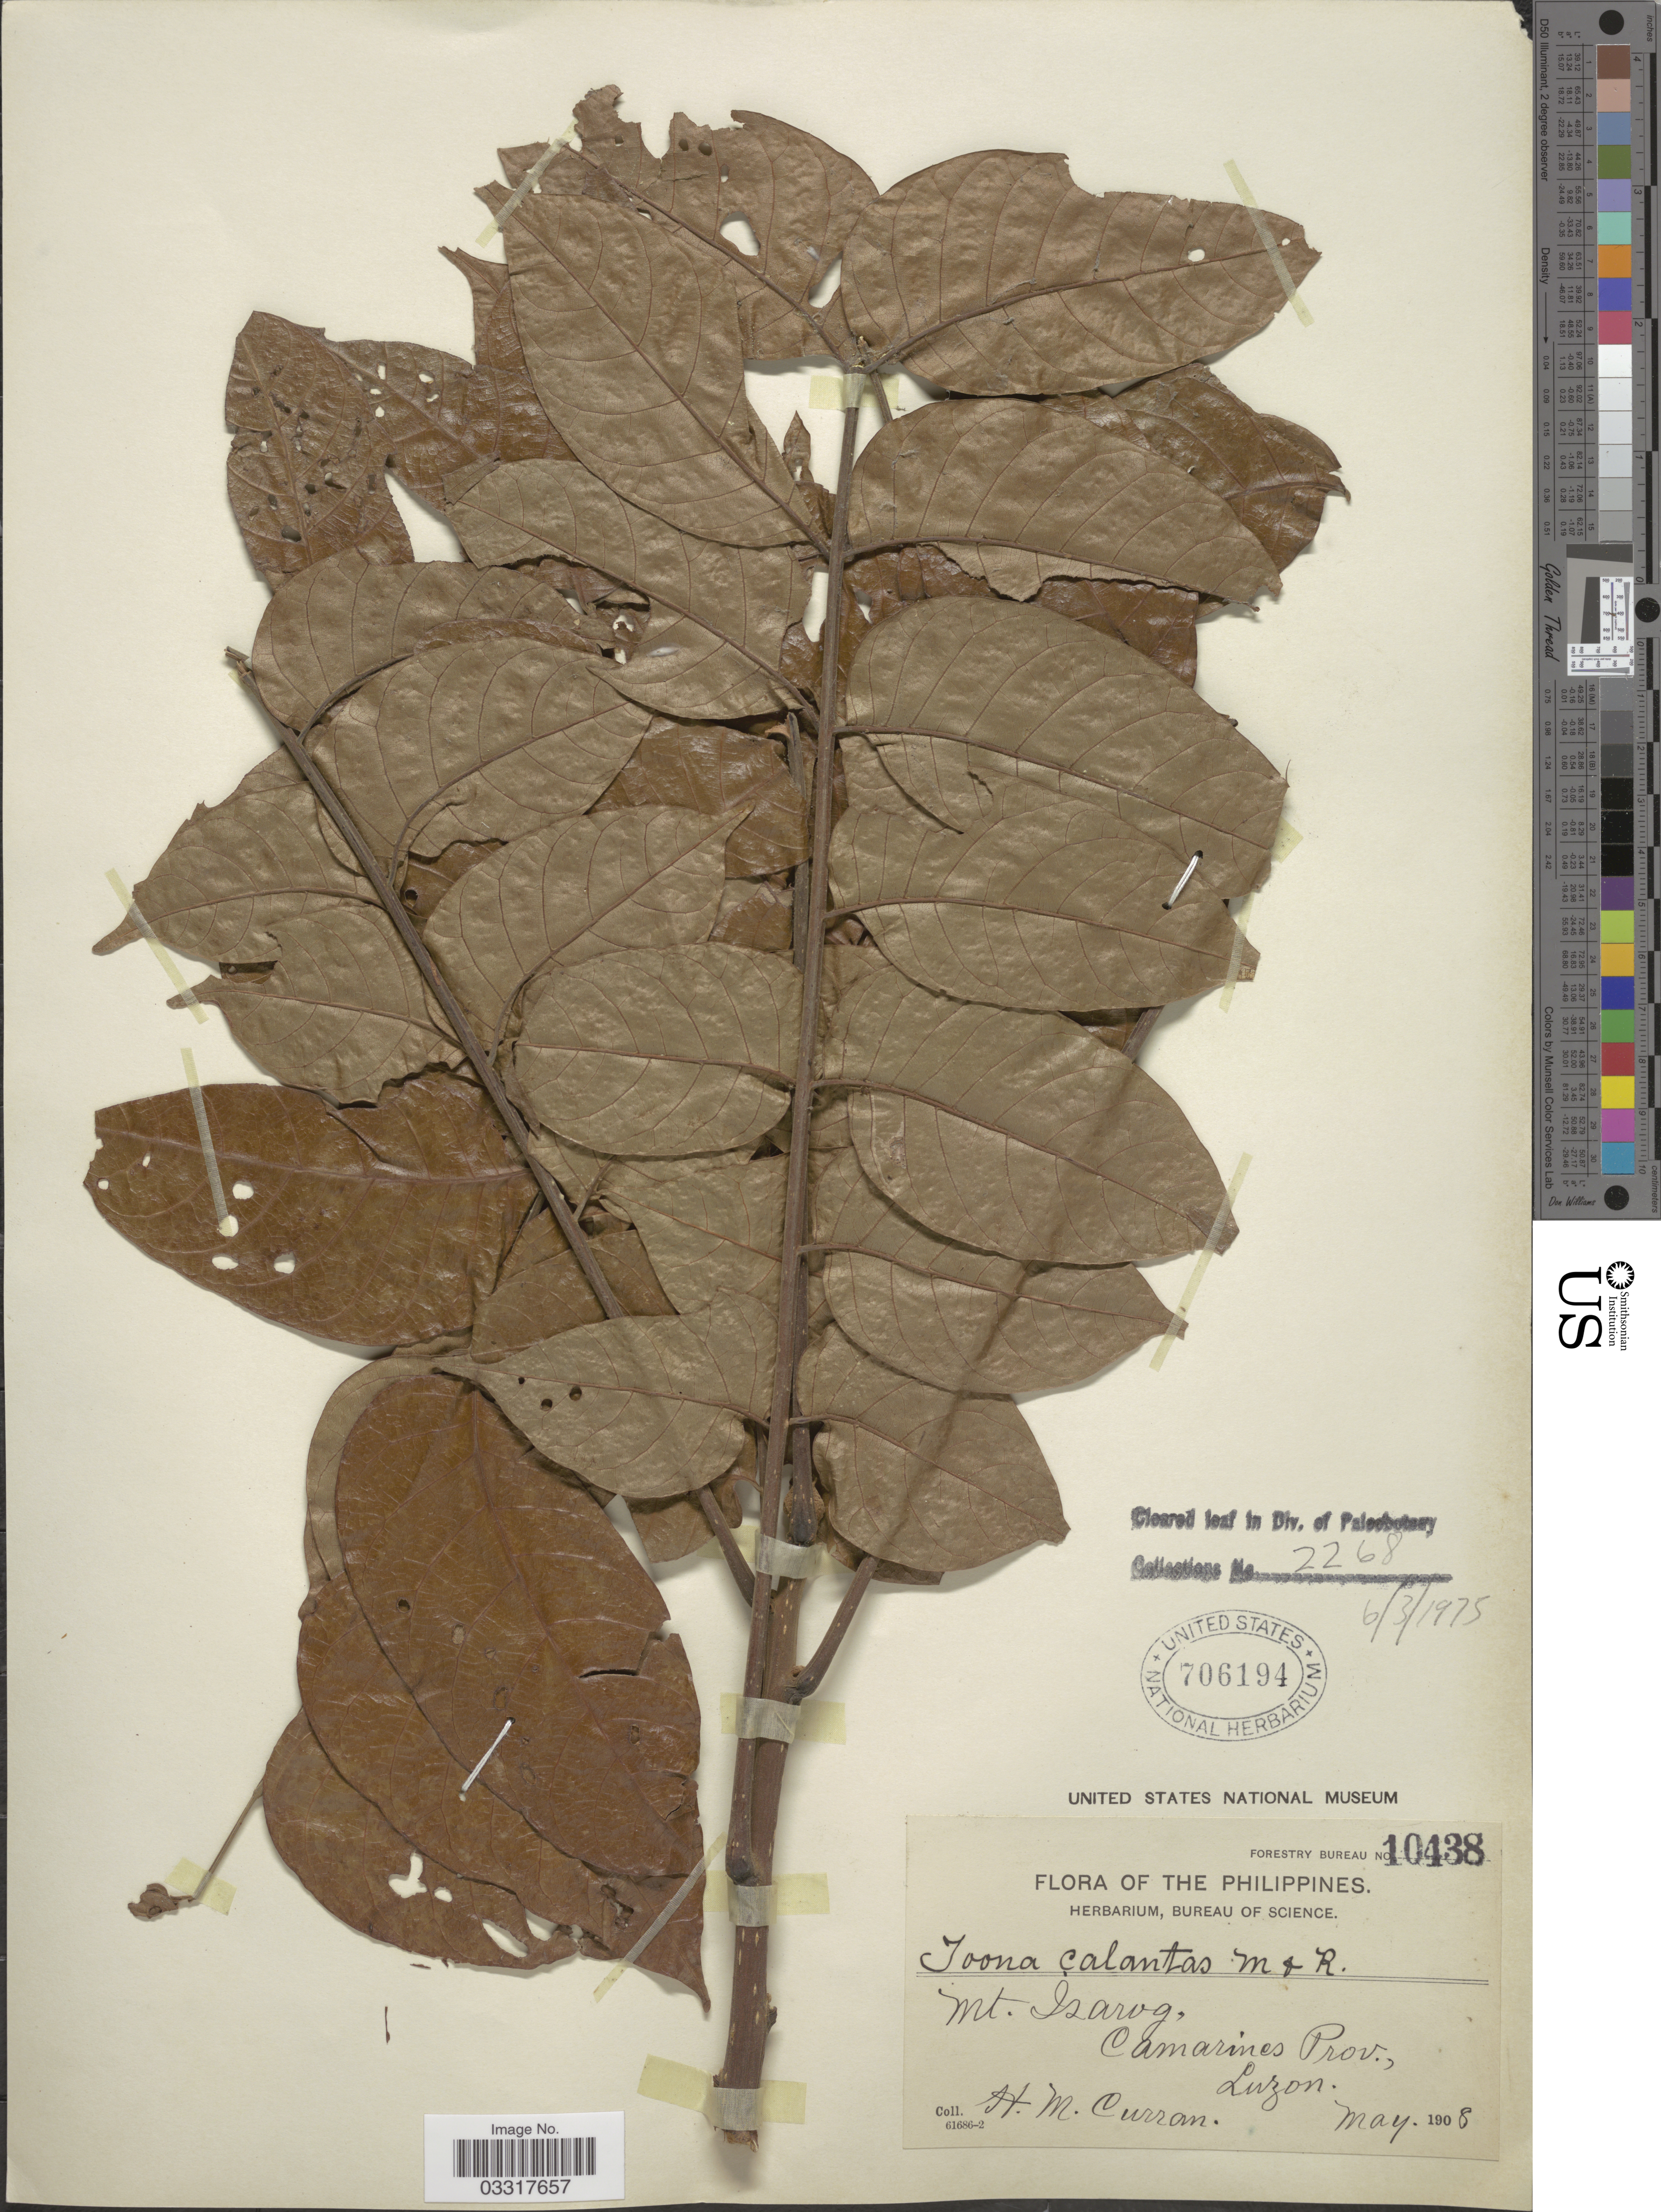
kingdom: Plantae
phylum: Tracheophyta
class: Magnoliopsida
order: Sapindales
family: Meliaceae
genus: Toona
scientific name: Toona calantas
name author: Merr. & Rolfe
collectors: H. M. Curran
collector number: Forestry Bureau 10438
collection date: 1908-05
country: Philippines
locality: Mt. Isarog, Camarines Prov., Luzon.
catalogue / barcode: US 706194